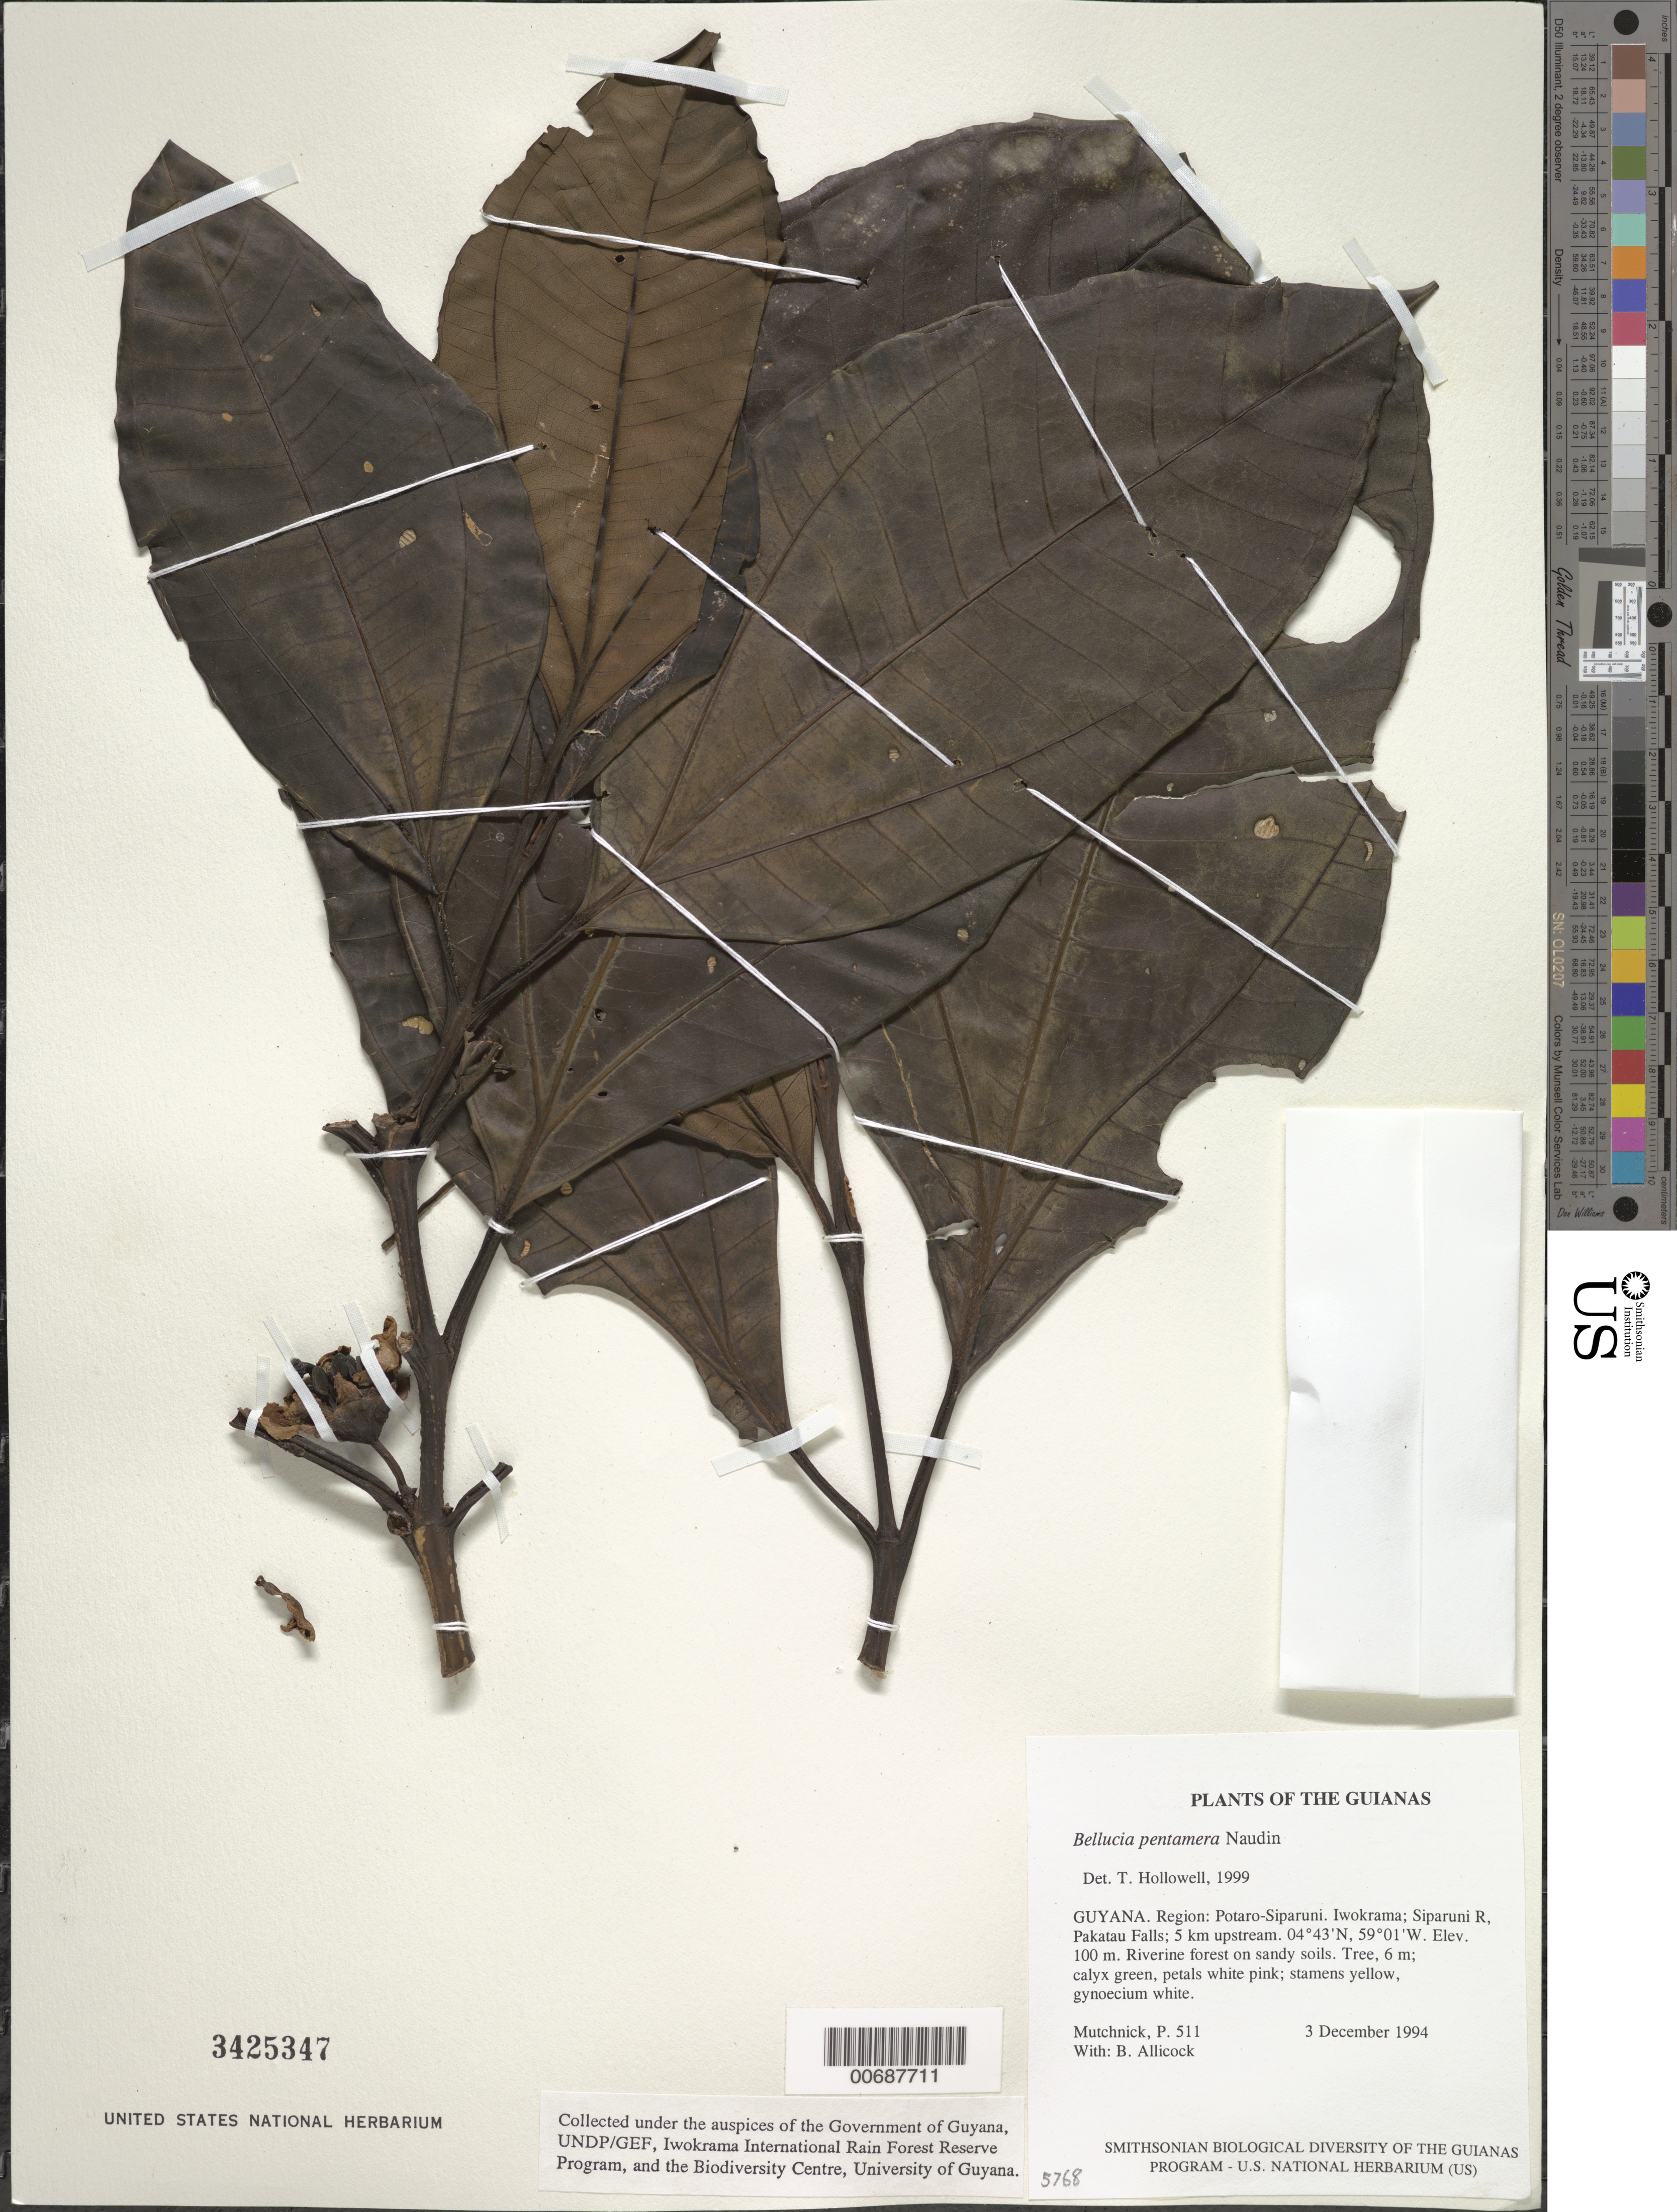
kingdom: Plantae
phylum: Tracheophyta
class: Magnoliopsida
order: Myrtales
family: Melastomataceae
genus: Bellucia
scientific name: Bellucia pentamera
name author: Naudin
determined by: Hollowell, T. H., (BOT), Smithsonian Institution - National Museum of Natural History (UNITED STATES)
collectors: P. Mutchnick & B. Allicock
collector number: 511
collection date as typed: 3 December 1994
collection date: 1994-12-03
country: Guyana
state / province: Potaro-Siparuni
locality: Iwokrama; Siparuni R, Pakatau Falls; 5 km upstream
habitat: Riverine forest on sandy soils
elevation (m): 100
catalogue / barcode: US 3425347